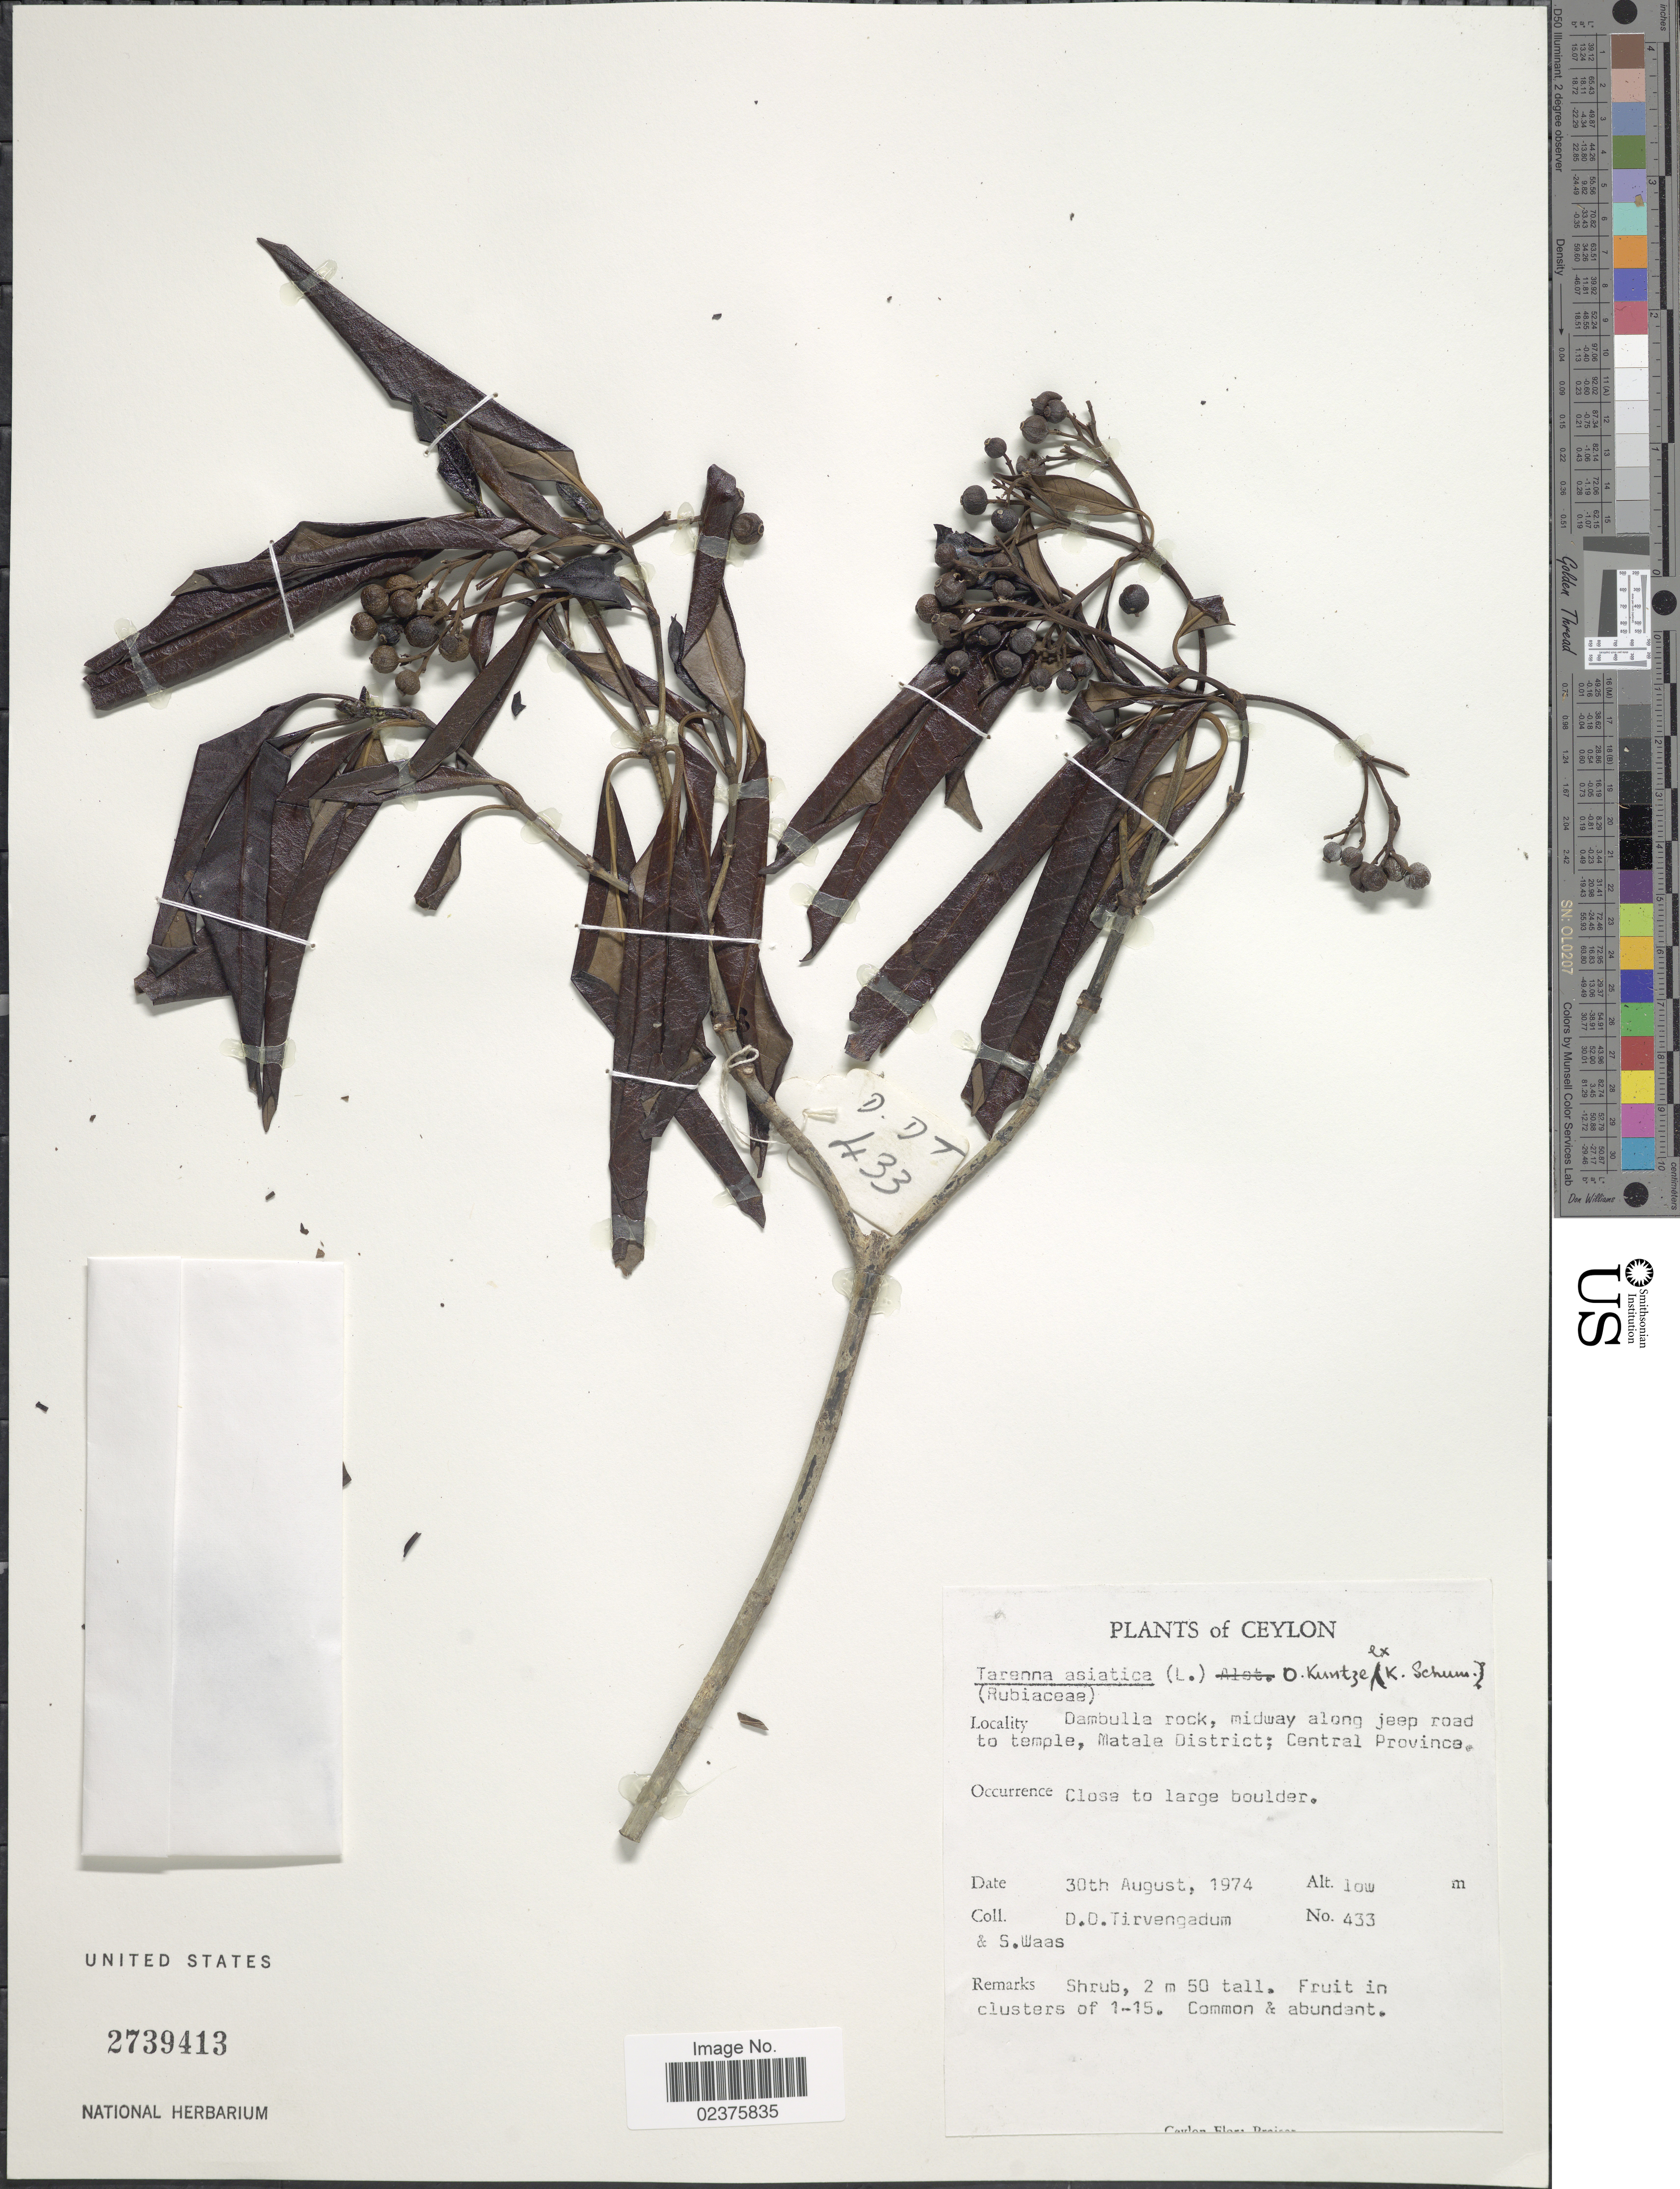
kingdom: Plantae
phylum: Tracheophyta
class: Magnoliopsida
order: Gentianales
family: Rubiaceae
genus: Tarenna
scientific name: Tarenna asiatica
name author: (L.) Kuntze ex K. Schum.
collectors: D. Tirvengadum & S. Waas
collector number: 433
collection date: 1974-08-30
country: Sri Lanka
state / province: Central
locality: Ceylon, Dambulla rock, midway along jeep road to temple, Matale District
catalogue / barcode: US 2739413